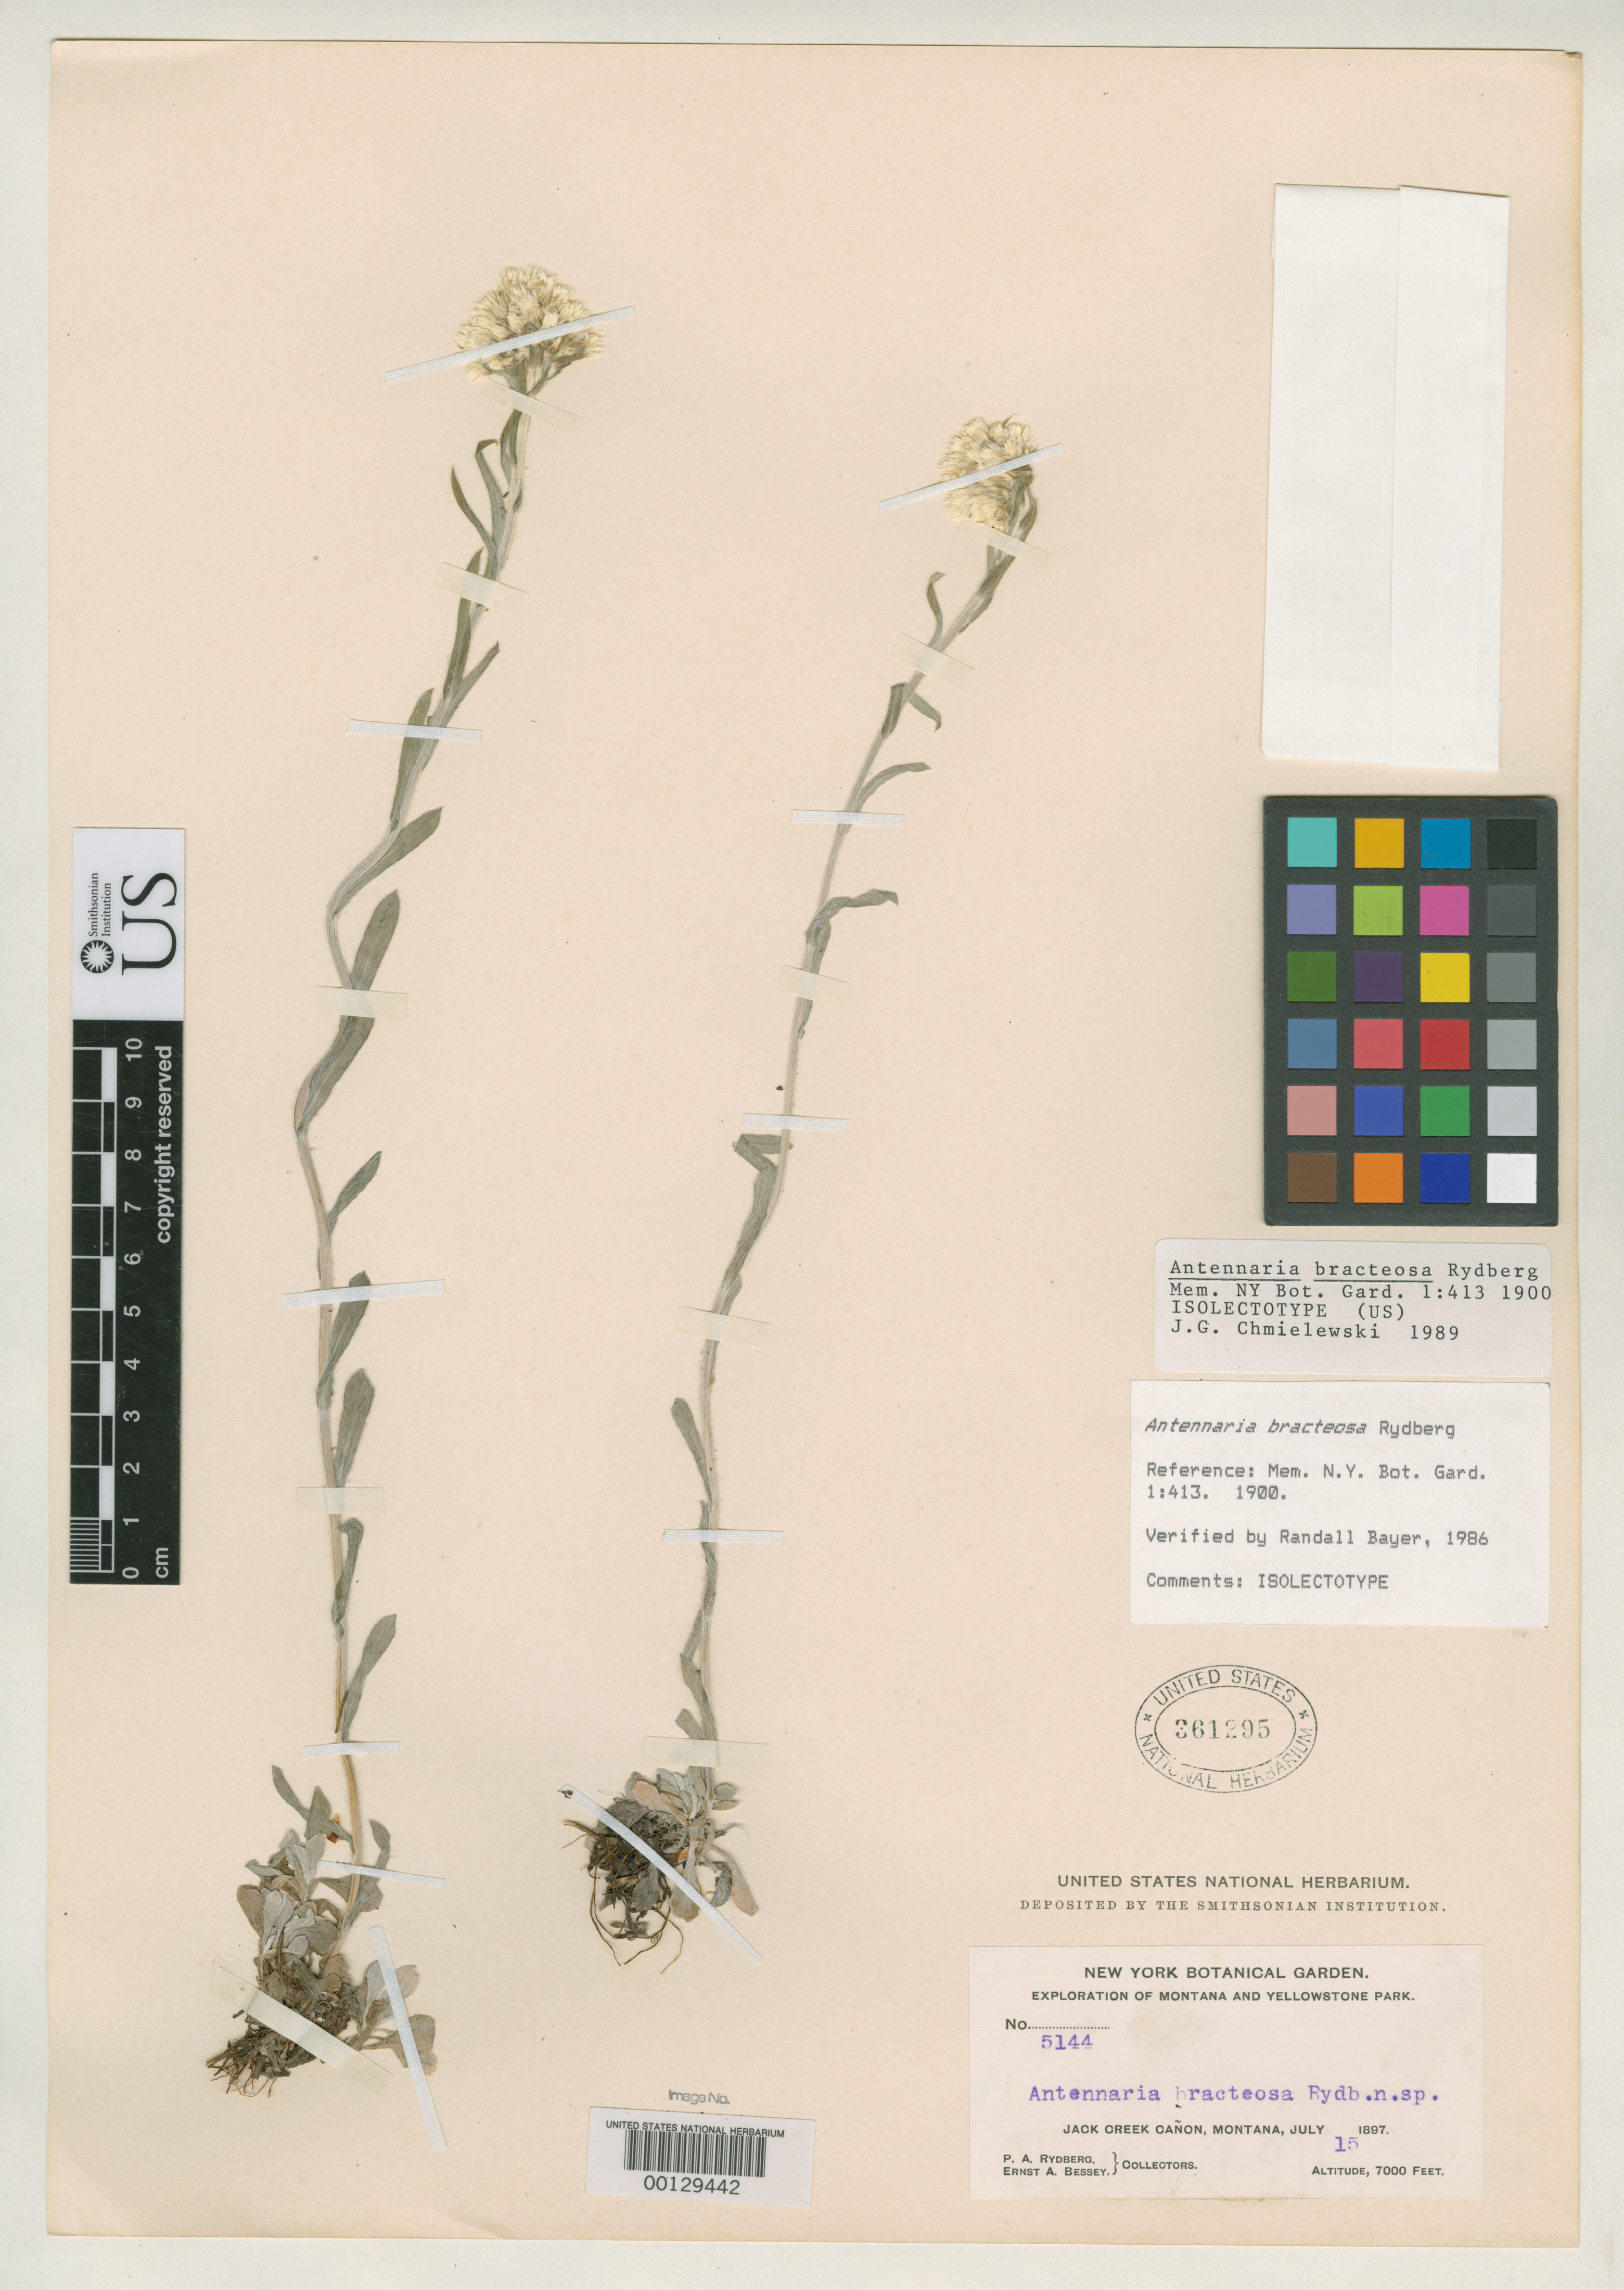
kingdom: Plantae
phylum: Tracheophyta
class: Magnoliopsida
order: Asterales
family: Asteraceae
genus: Antennaria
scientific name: Antennaria bracteosa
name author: Rydb.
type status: Isolectotype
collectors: P. A. Rydberg & E. Bessey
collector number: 5144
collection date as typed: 15 Jul 1897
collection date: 1897-07-15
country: United States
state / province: Montana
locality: Jack Creek Canyon.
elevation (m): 2134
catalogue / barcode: US 361295